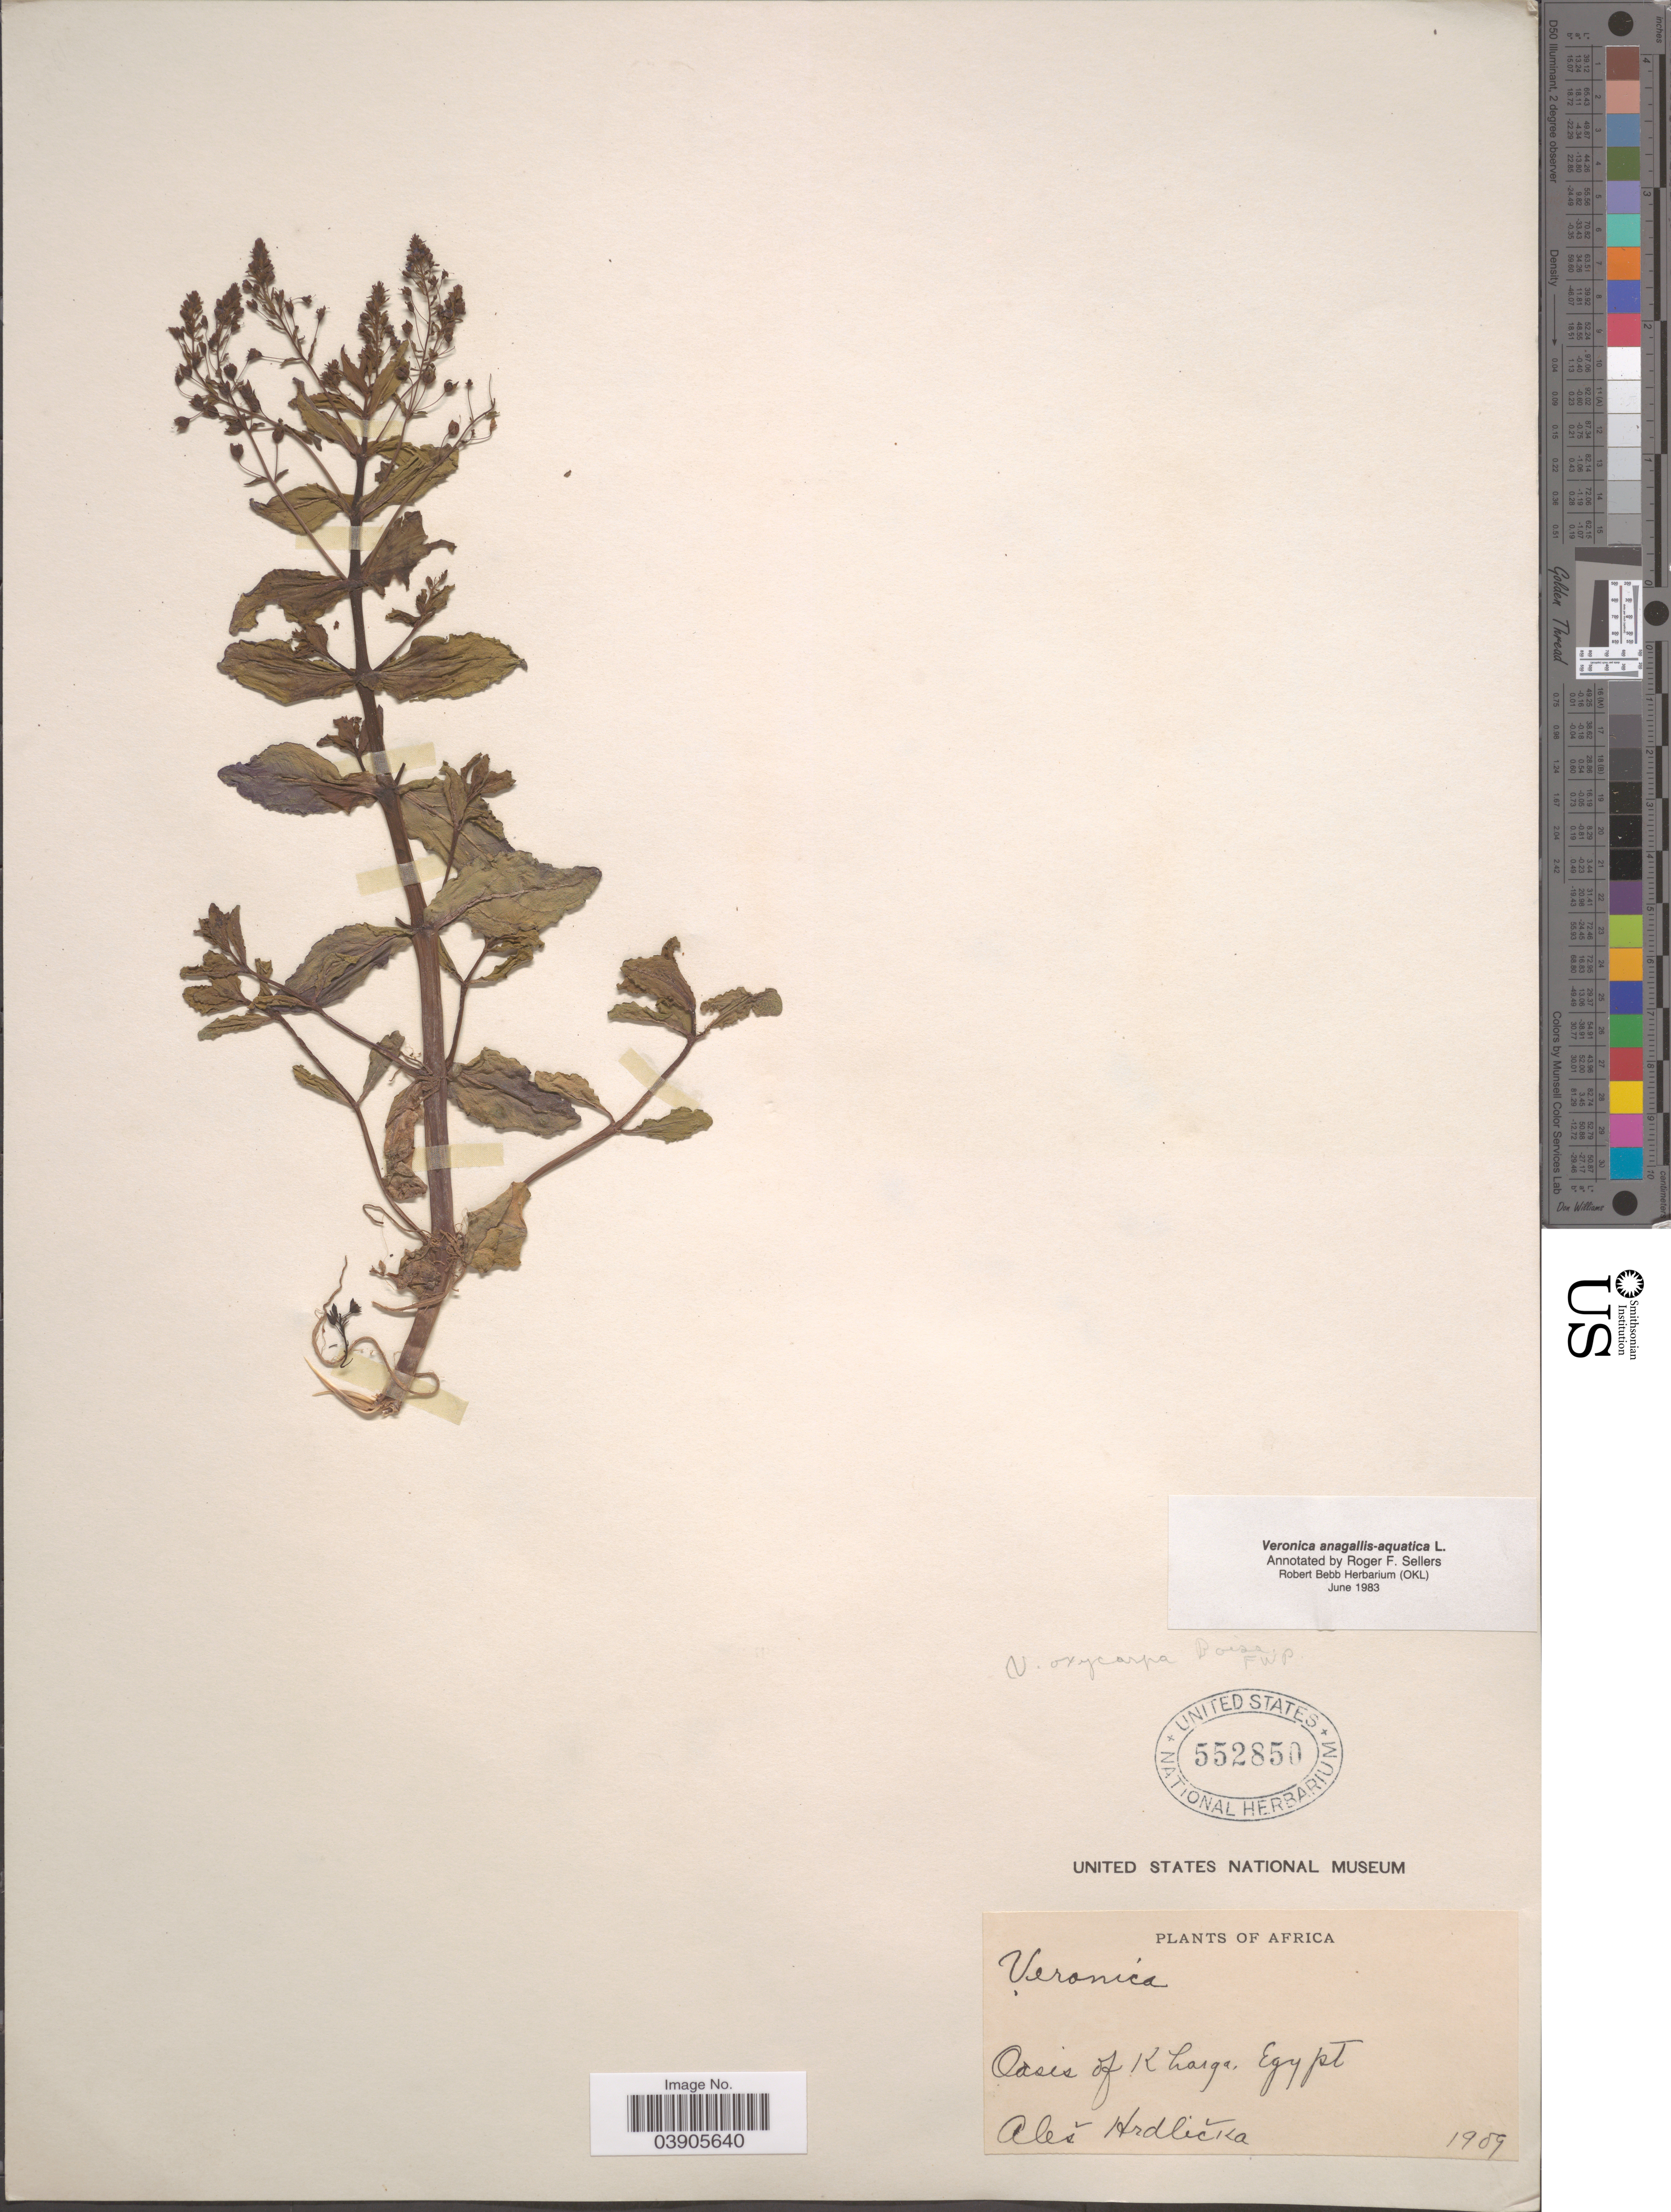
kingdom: Plantae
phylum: Tracheophyta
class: Magnoliopsida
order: Lamiales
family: Plantaginaceae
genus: Veronica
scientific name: Veronica anagallis-aquatica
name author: L.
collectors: A. Hrdlicka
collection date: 1909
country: Egypt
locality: Oasis of Kharga.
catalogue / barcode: US 552850